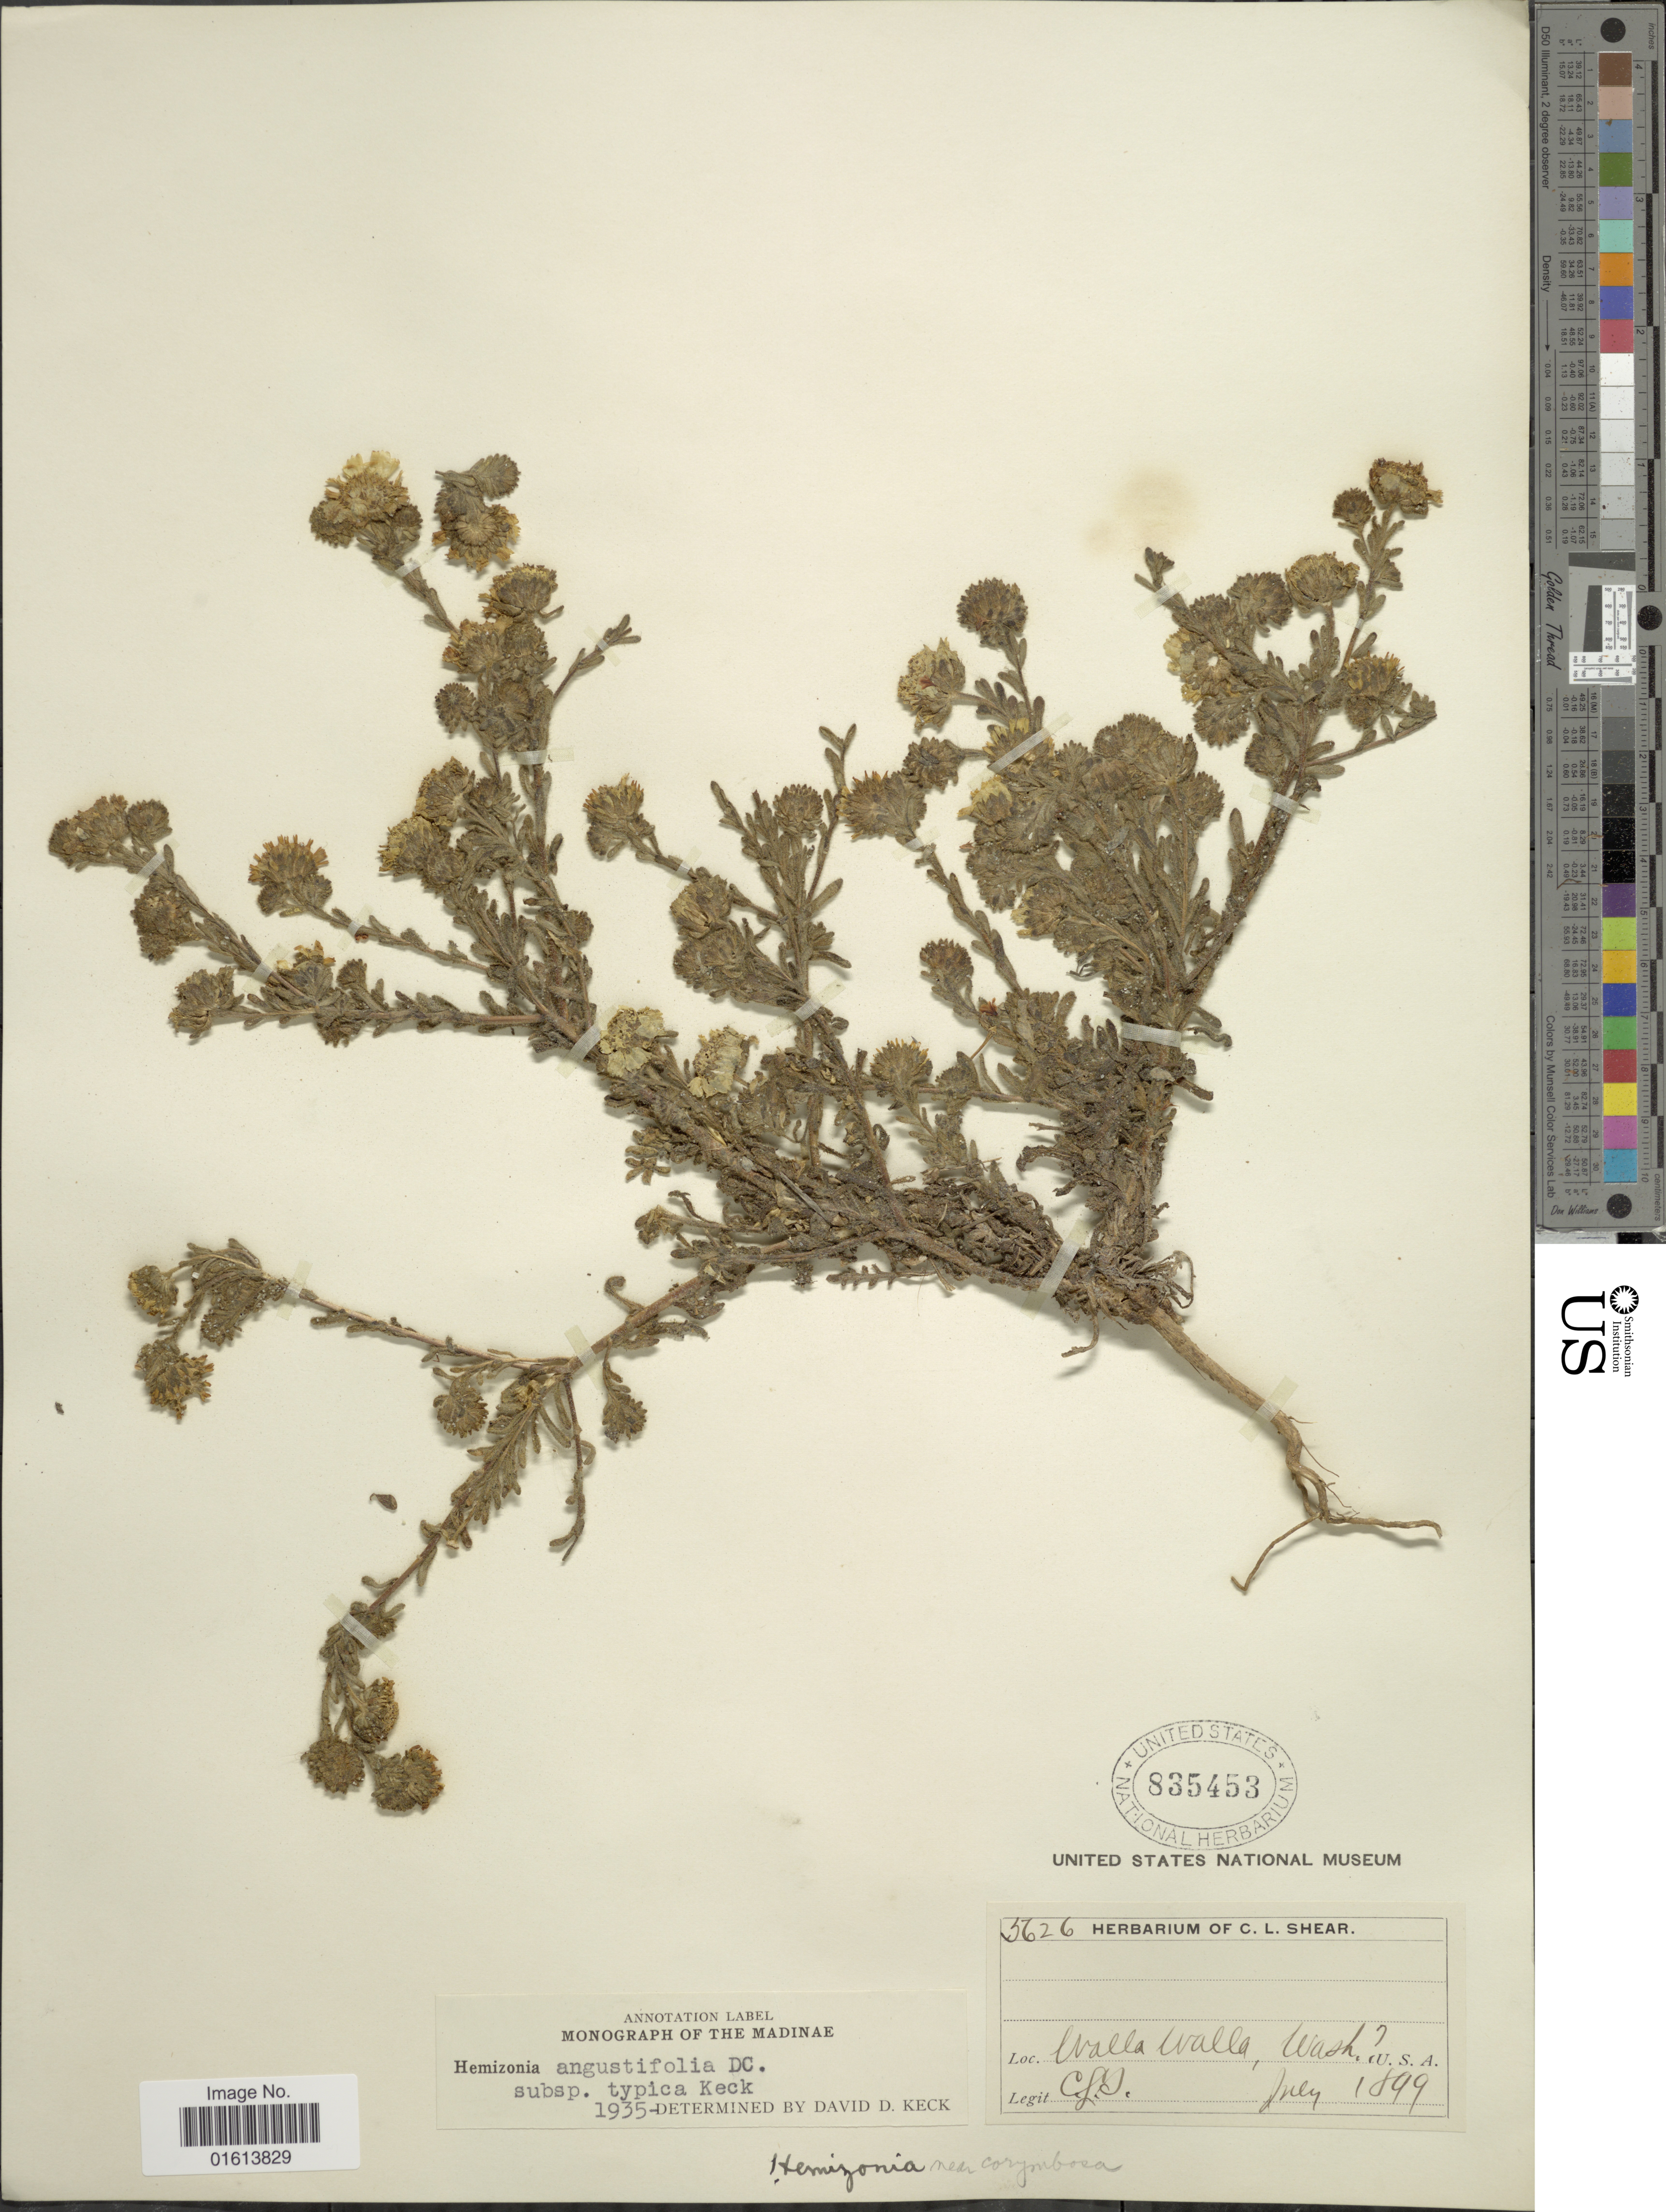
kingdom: Plantae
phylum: Tracheophyta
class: Magnoliopsida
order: Asterales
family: Asteraceae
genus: Deinandra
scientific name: Deinandra corymbosa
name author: (DC.) B.G. Baldwin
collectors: C. L. Shear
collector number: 5626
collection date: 1899-07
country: United States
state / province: Washington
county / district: Walla Walla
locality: Walla Walla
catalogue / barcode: US 835453